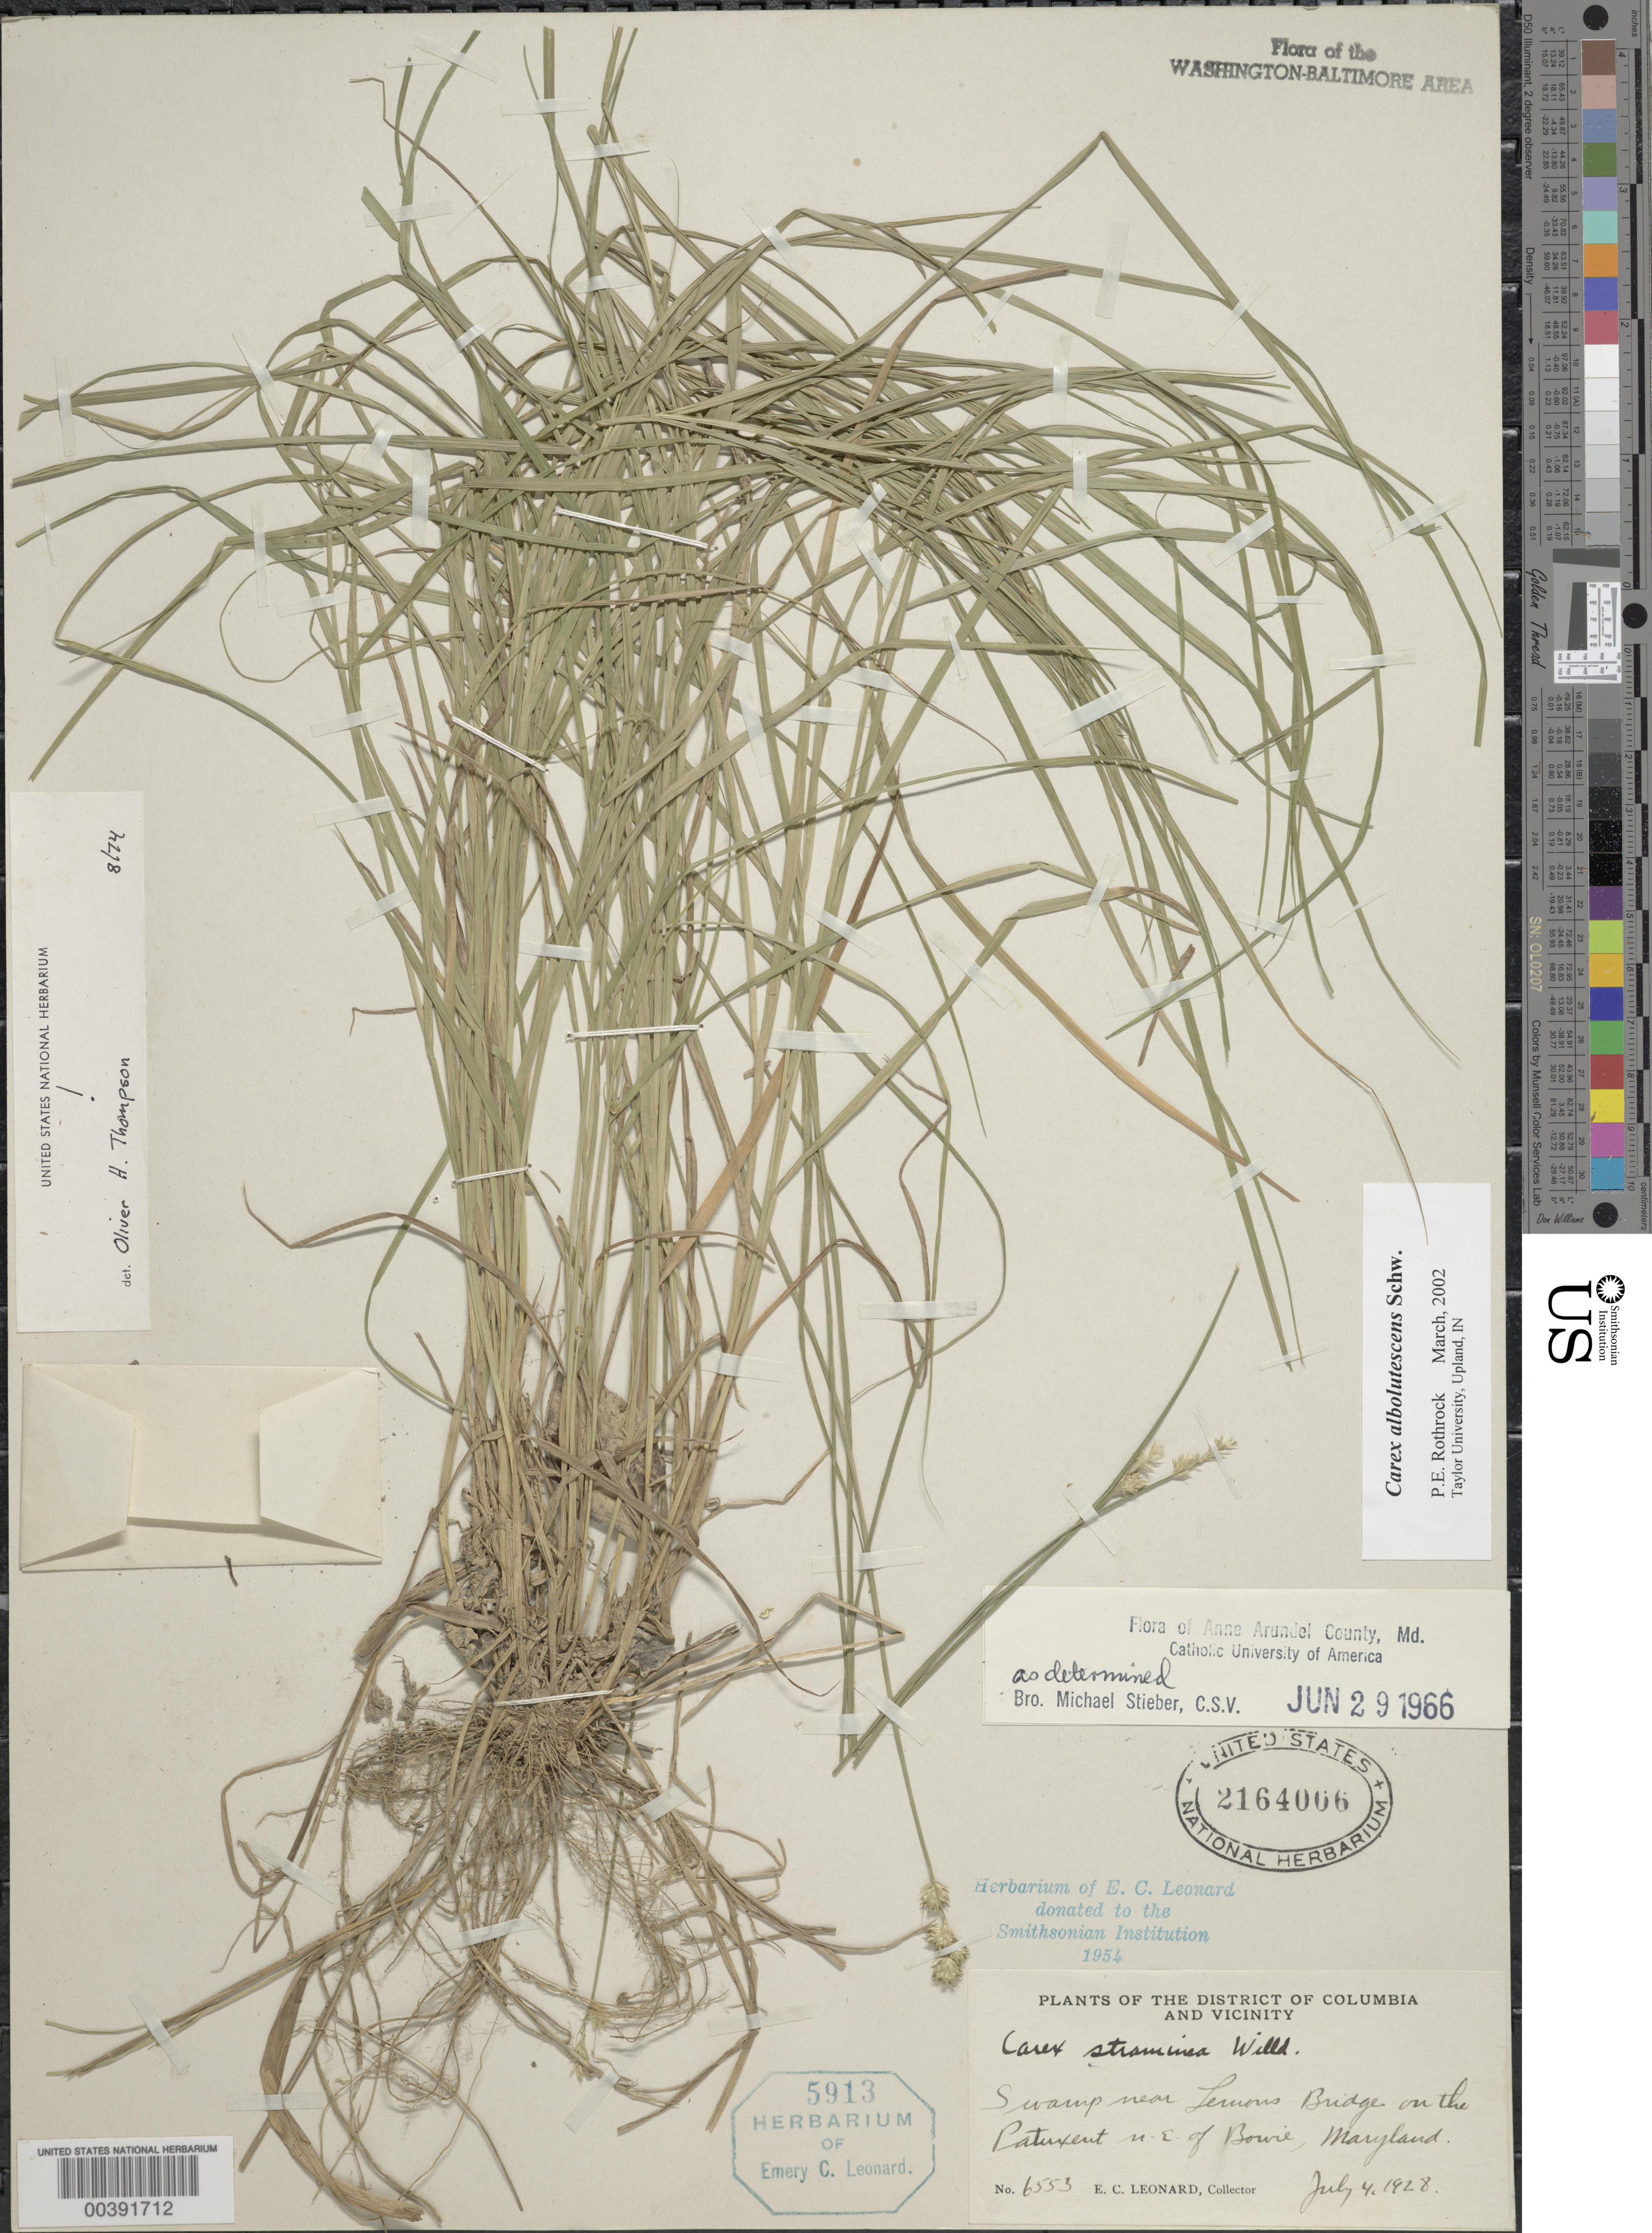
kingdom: Plantae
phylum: Tracheophyta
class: Liliopsida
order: Poales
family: Cyperaceae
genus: Carex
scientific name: Carex albolutescens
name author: Schwein.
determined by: Rothrock, P. E.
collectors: E. C. Leonard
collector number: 6553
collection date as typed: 04 Jul 1928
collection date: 1928-07-04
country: United States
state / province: Maryland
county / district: Prince George's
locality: Lemons Bridge Patuxent River, northeast of Bowie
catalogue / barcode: US 2164006